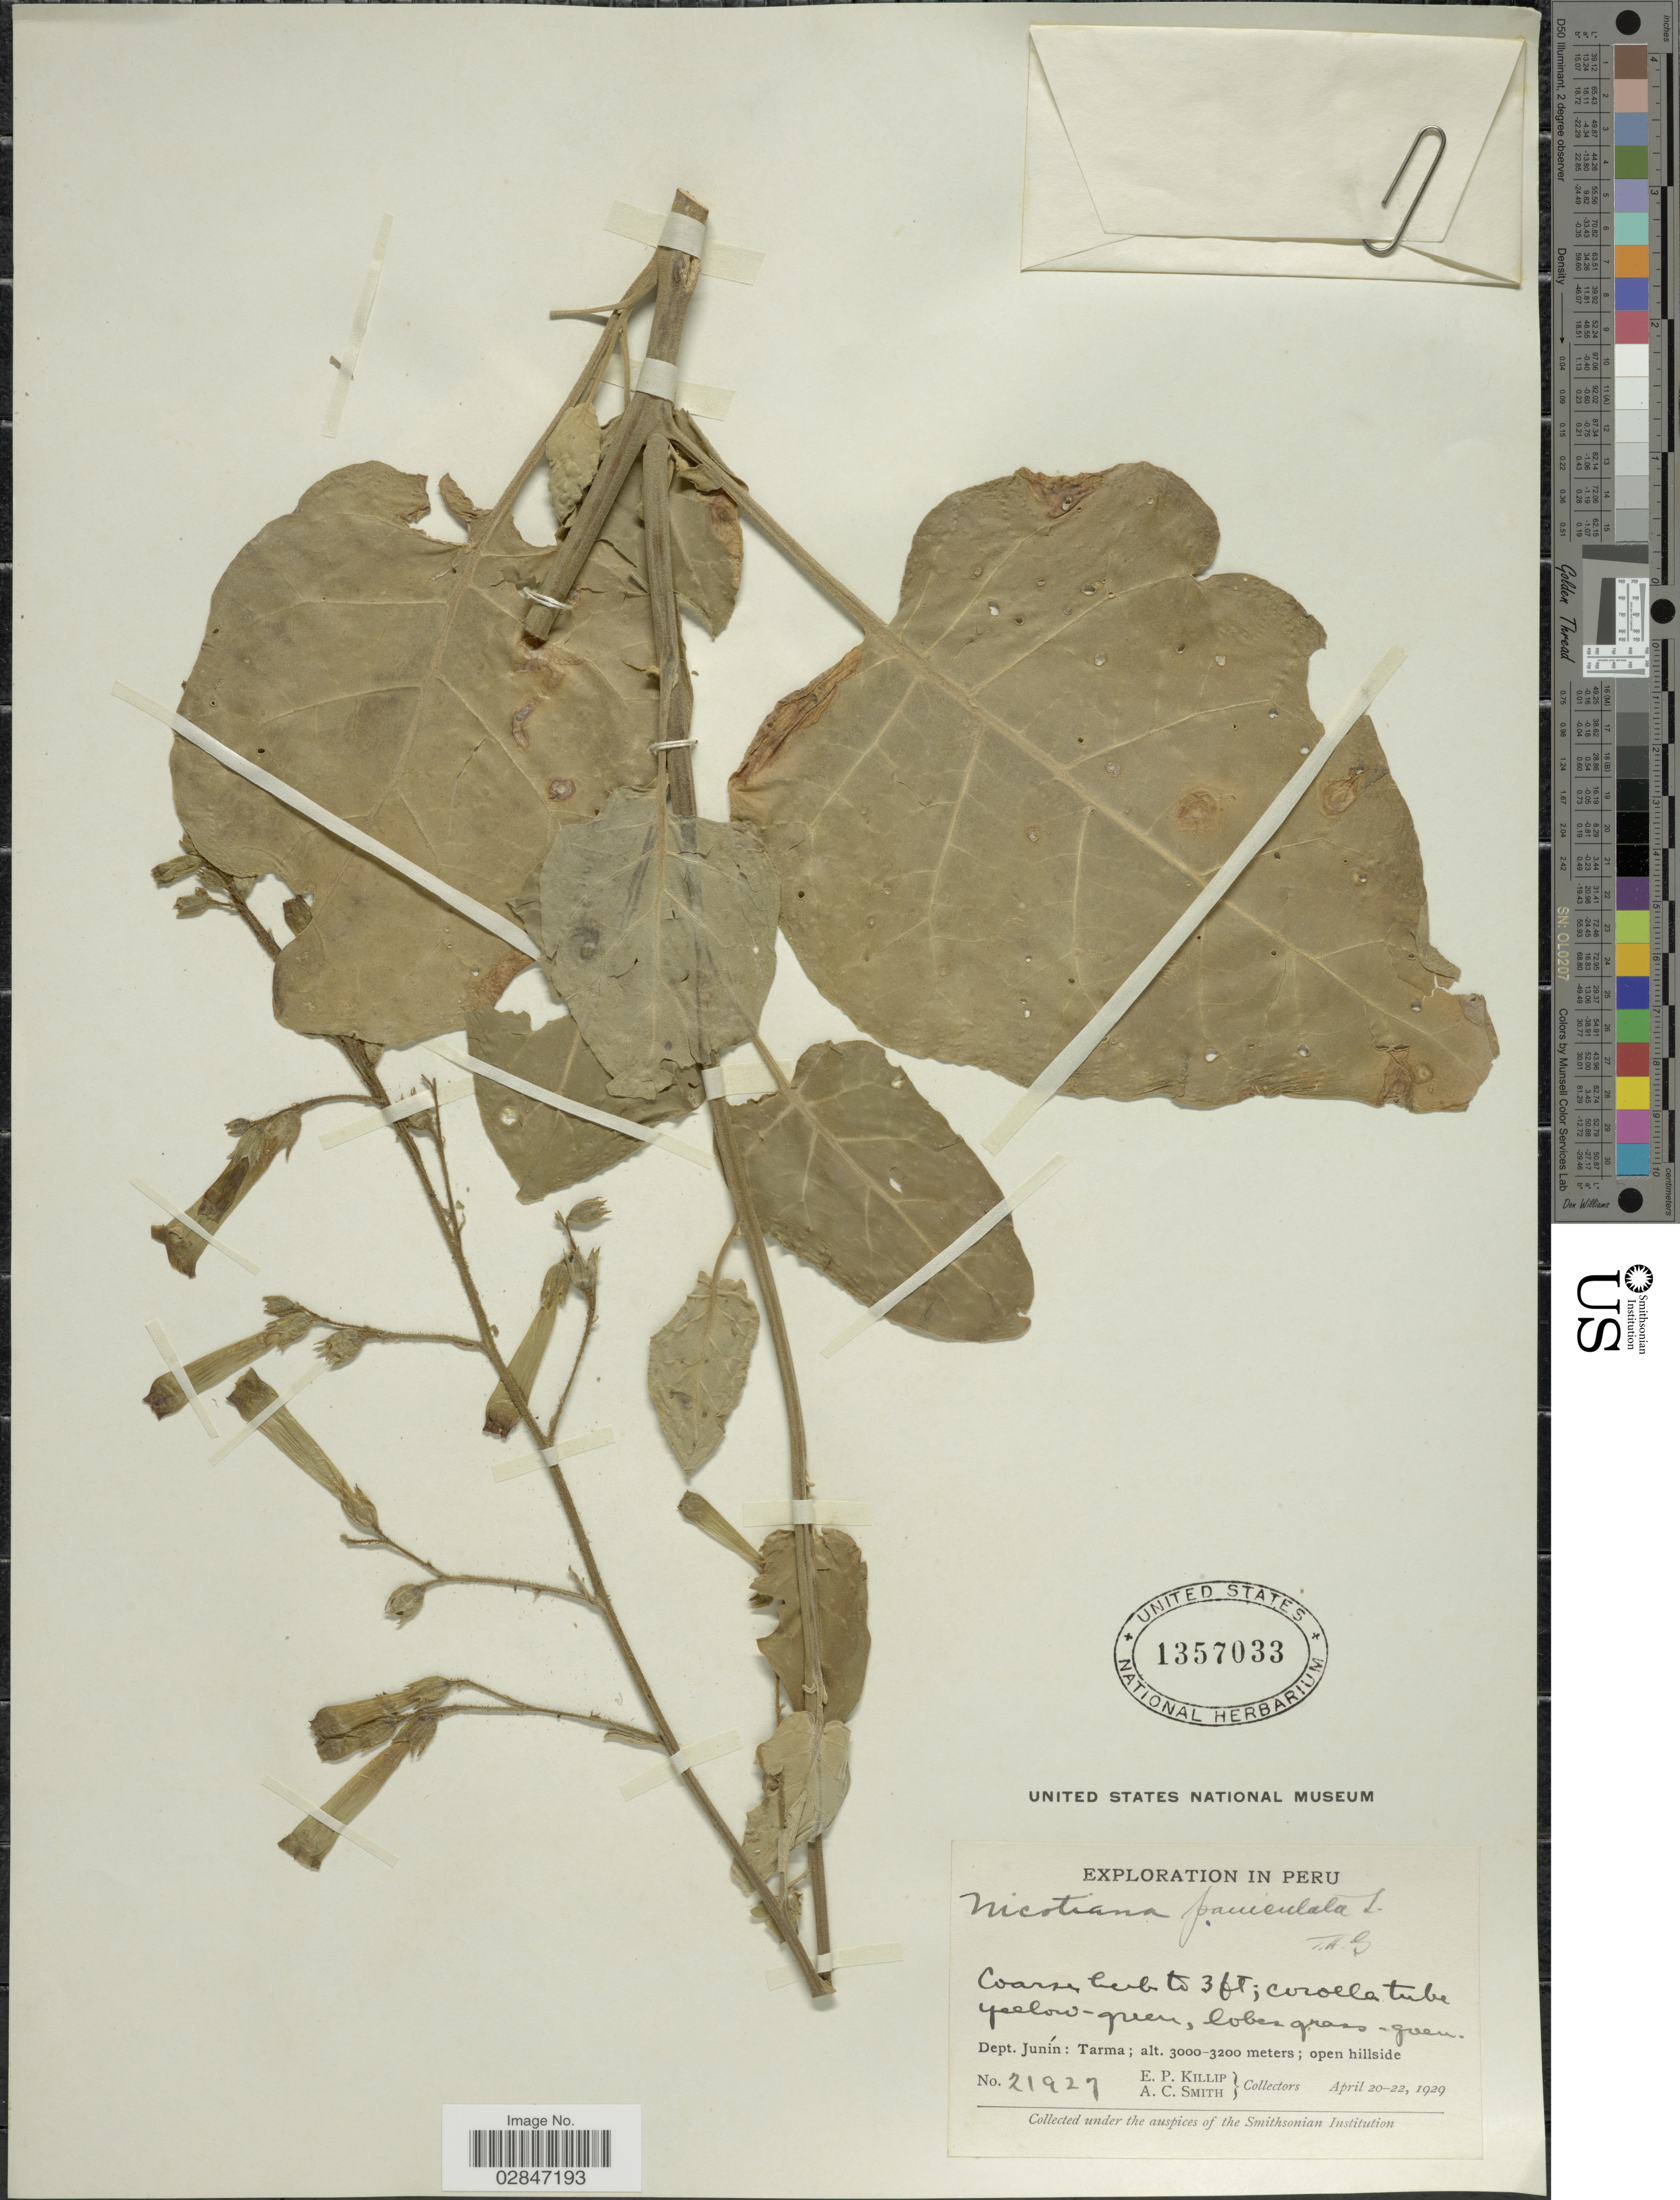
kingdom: Plantae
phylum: Tracheophyta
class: Magnoliopsida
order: Solanales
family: Solanaceae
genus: Nicotiana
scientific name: Nicotiana paniculata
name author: L.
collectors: E. P. Killip & A. C. Smith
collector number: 21927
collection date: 1929-04-20/1929-04-22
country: Peru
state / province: Junín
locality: Dept. Junín: Tarma.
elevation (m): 3000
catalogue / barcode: US 1357033